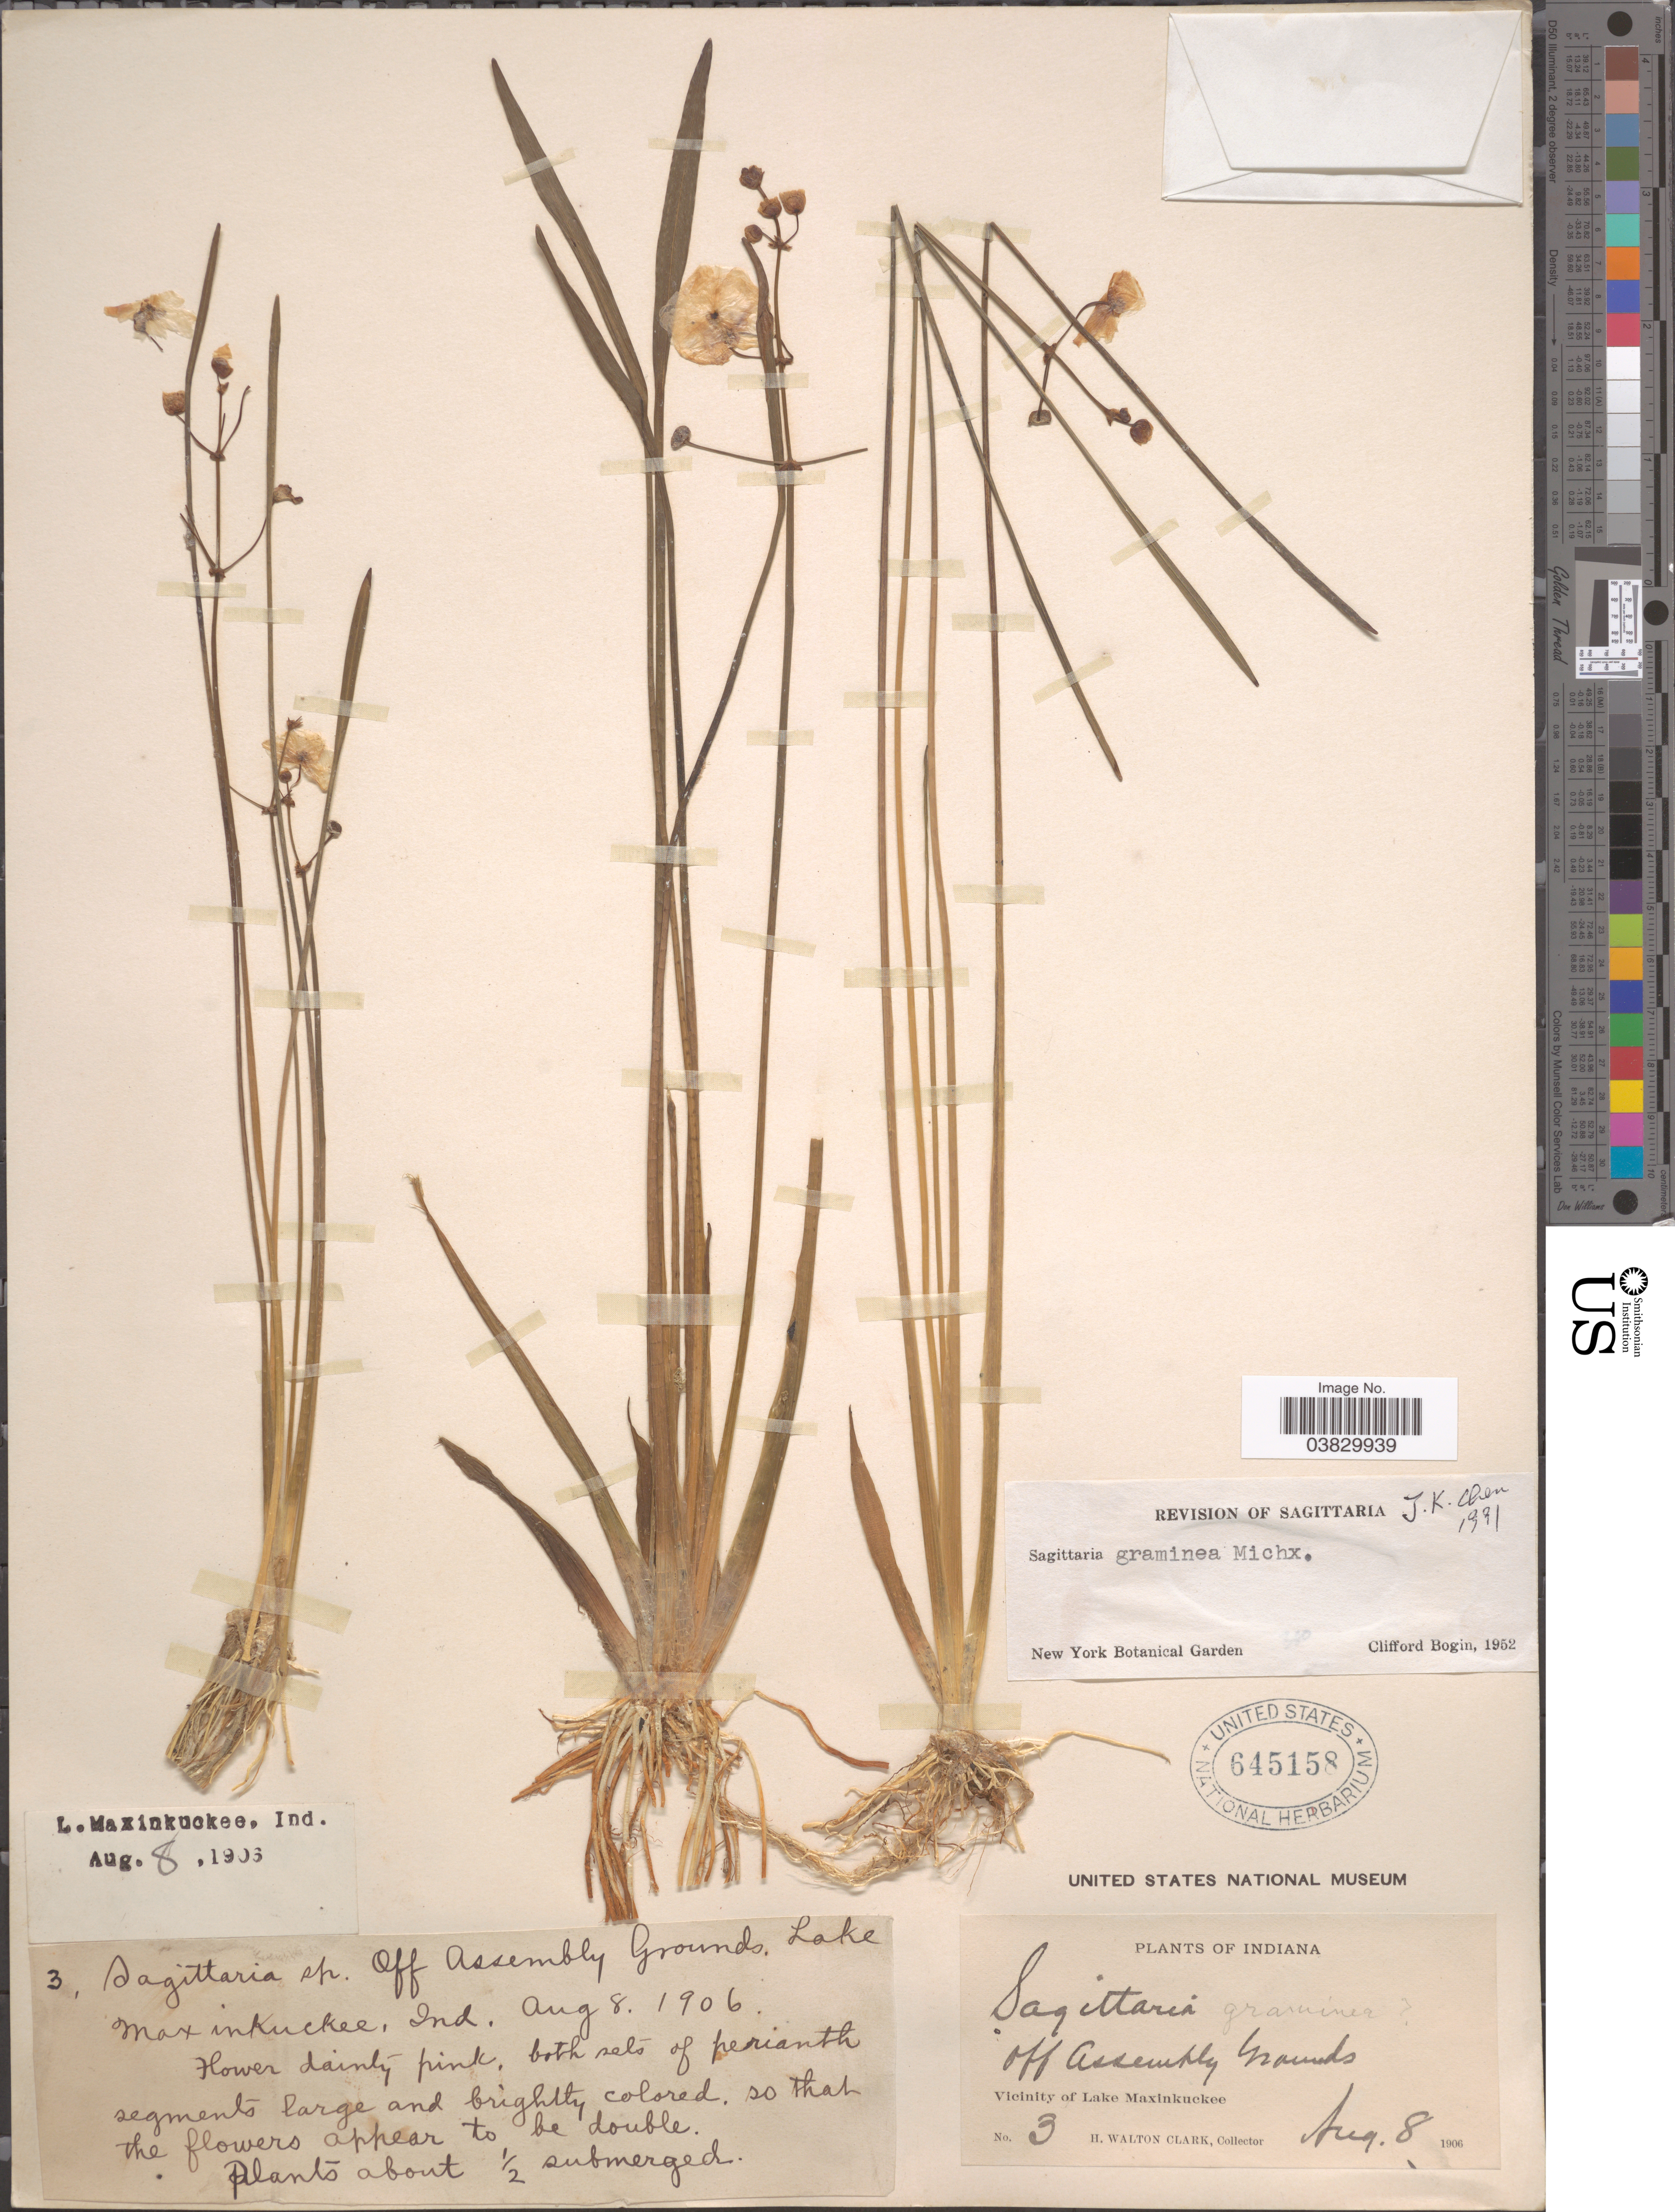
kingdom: Plantae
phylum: Tracheophyta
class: Liliopsida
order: Alismatales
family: Alismataceae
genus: Sagittaria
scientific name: Sagittaria graminea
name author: Michx.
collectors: H. W. Clark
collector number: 3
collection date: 1906-08-08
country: United States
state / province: Indiana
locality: Off Assembly Grounds. Vicinity of Lake Maxinkuckee.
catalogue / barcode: US 645158